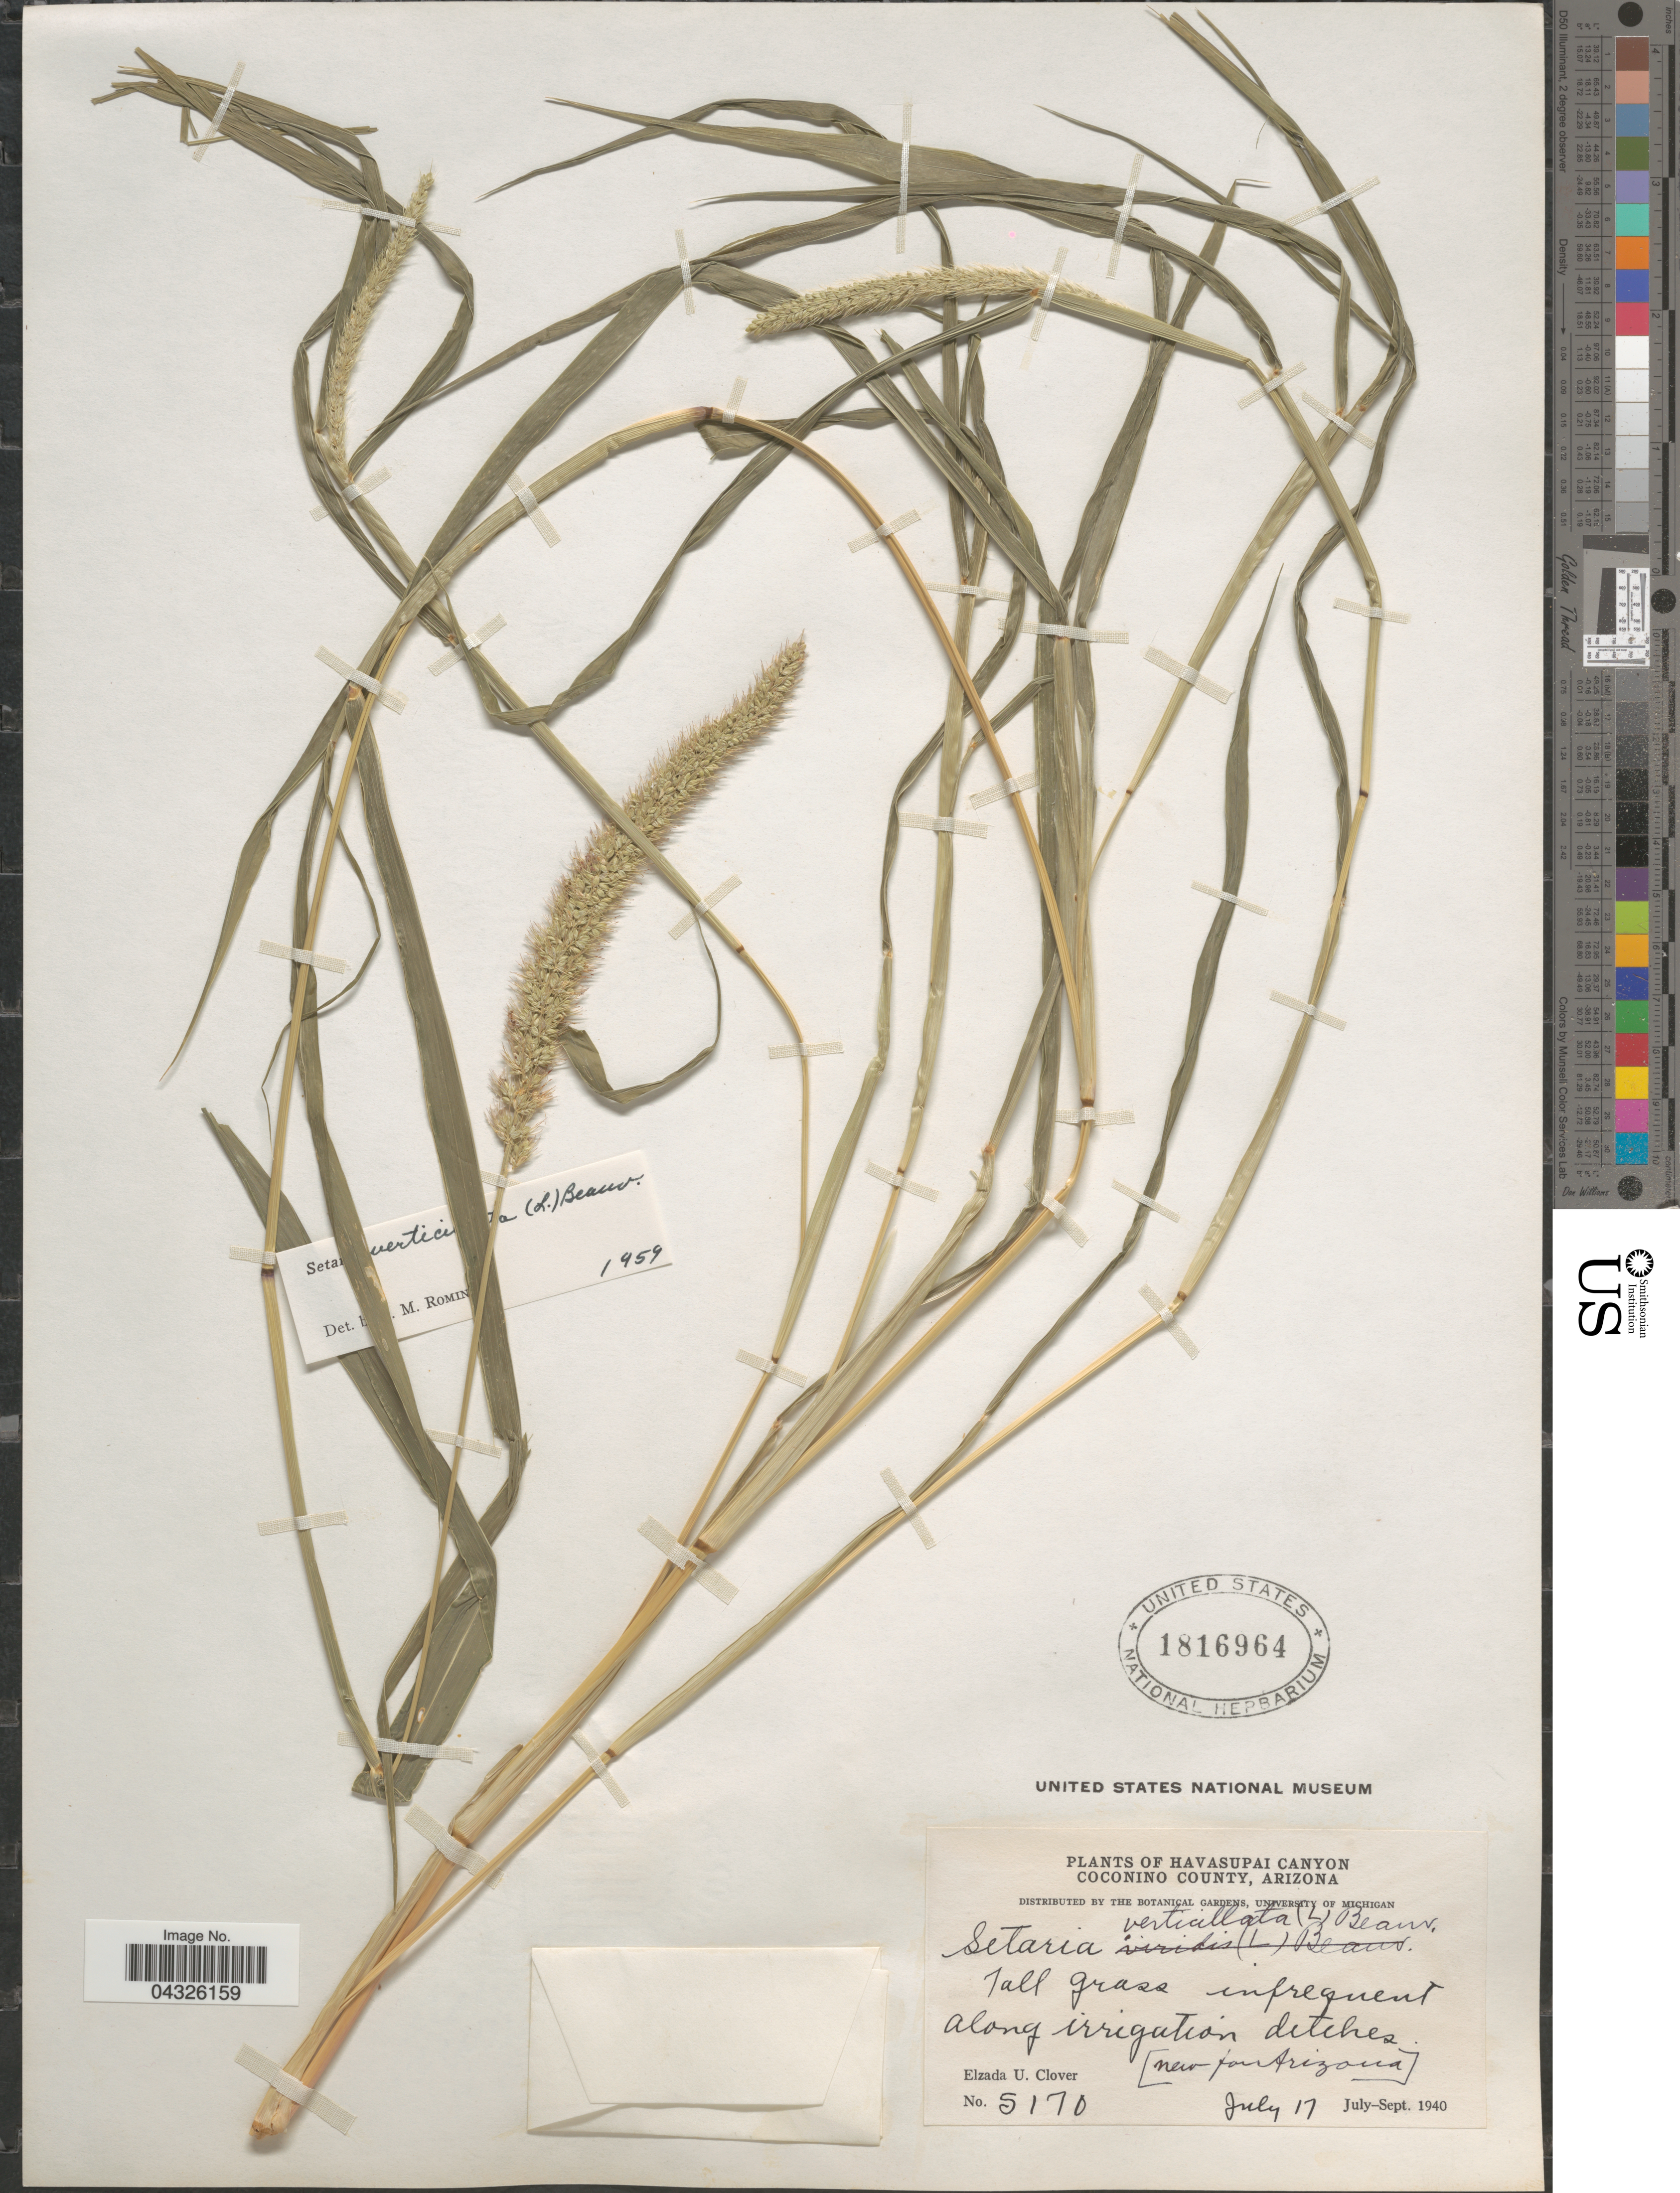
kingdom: Plantae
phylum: Tracheophyta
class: Liliopsida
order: Poales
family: Poaceae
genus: Setaria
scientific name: Setaria verticillata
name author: (L.) P. Beauv.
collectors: E. U. Clover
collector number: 5170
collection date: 1940-07-17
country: United States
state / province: Arizona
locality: Havasupai Canyon. Coconino County.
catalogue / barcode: US 1816964